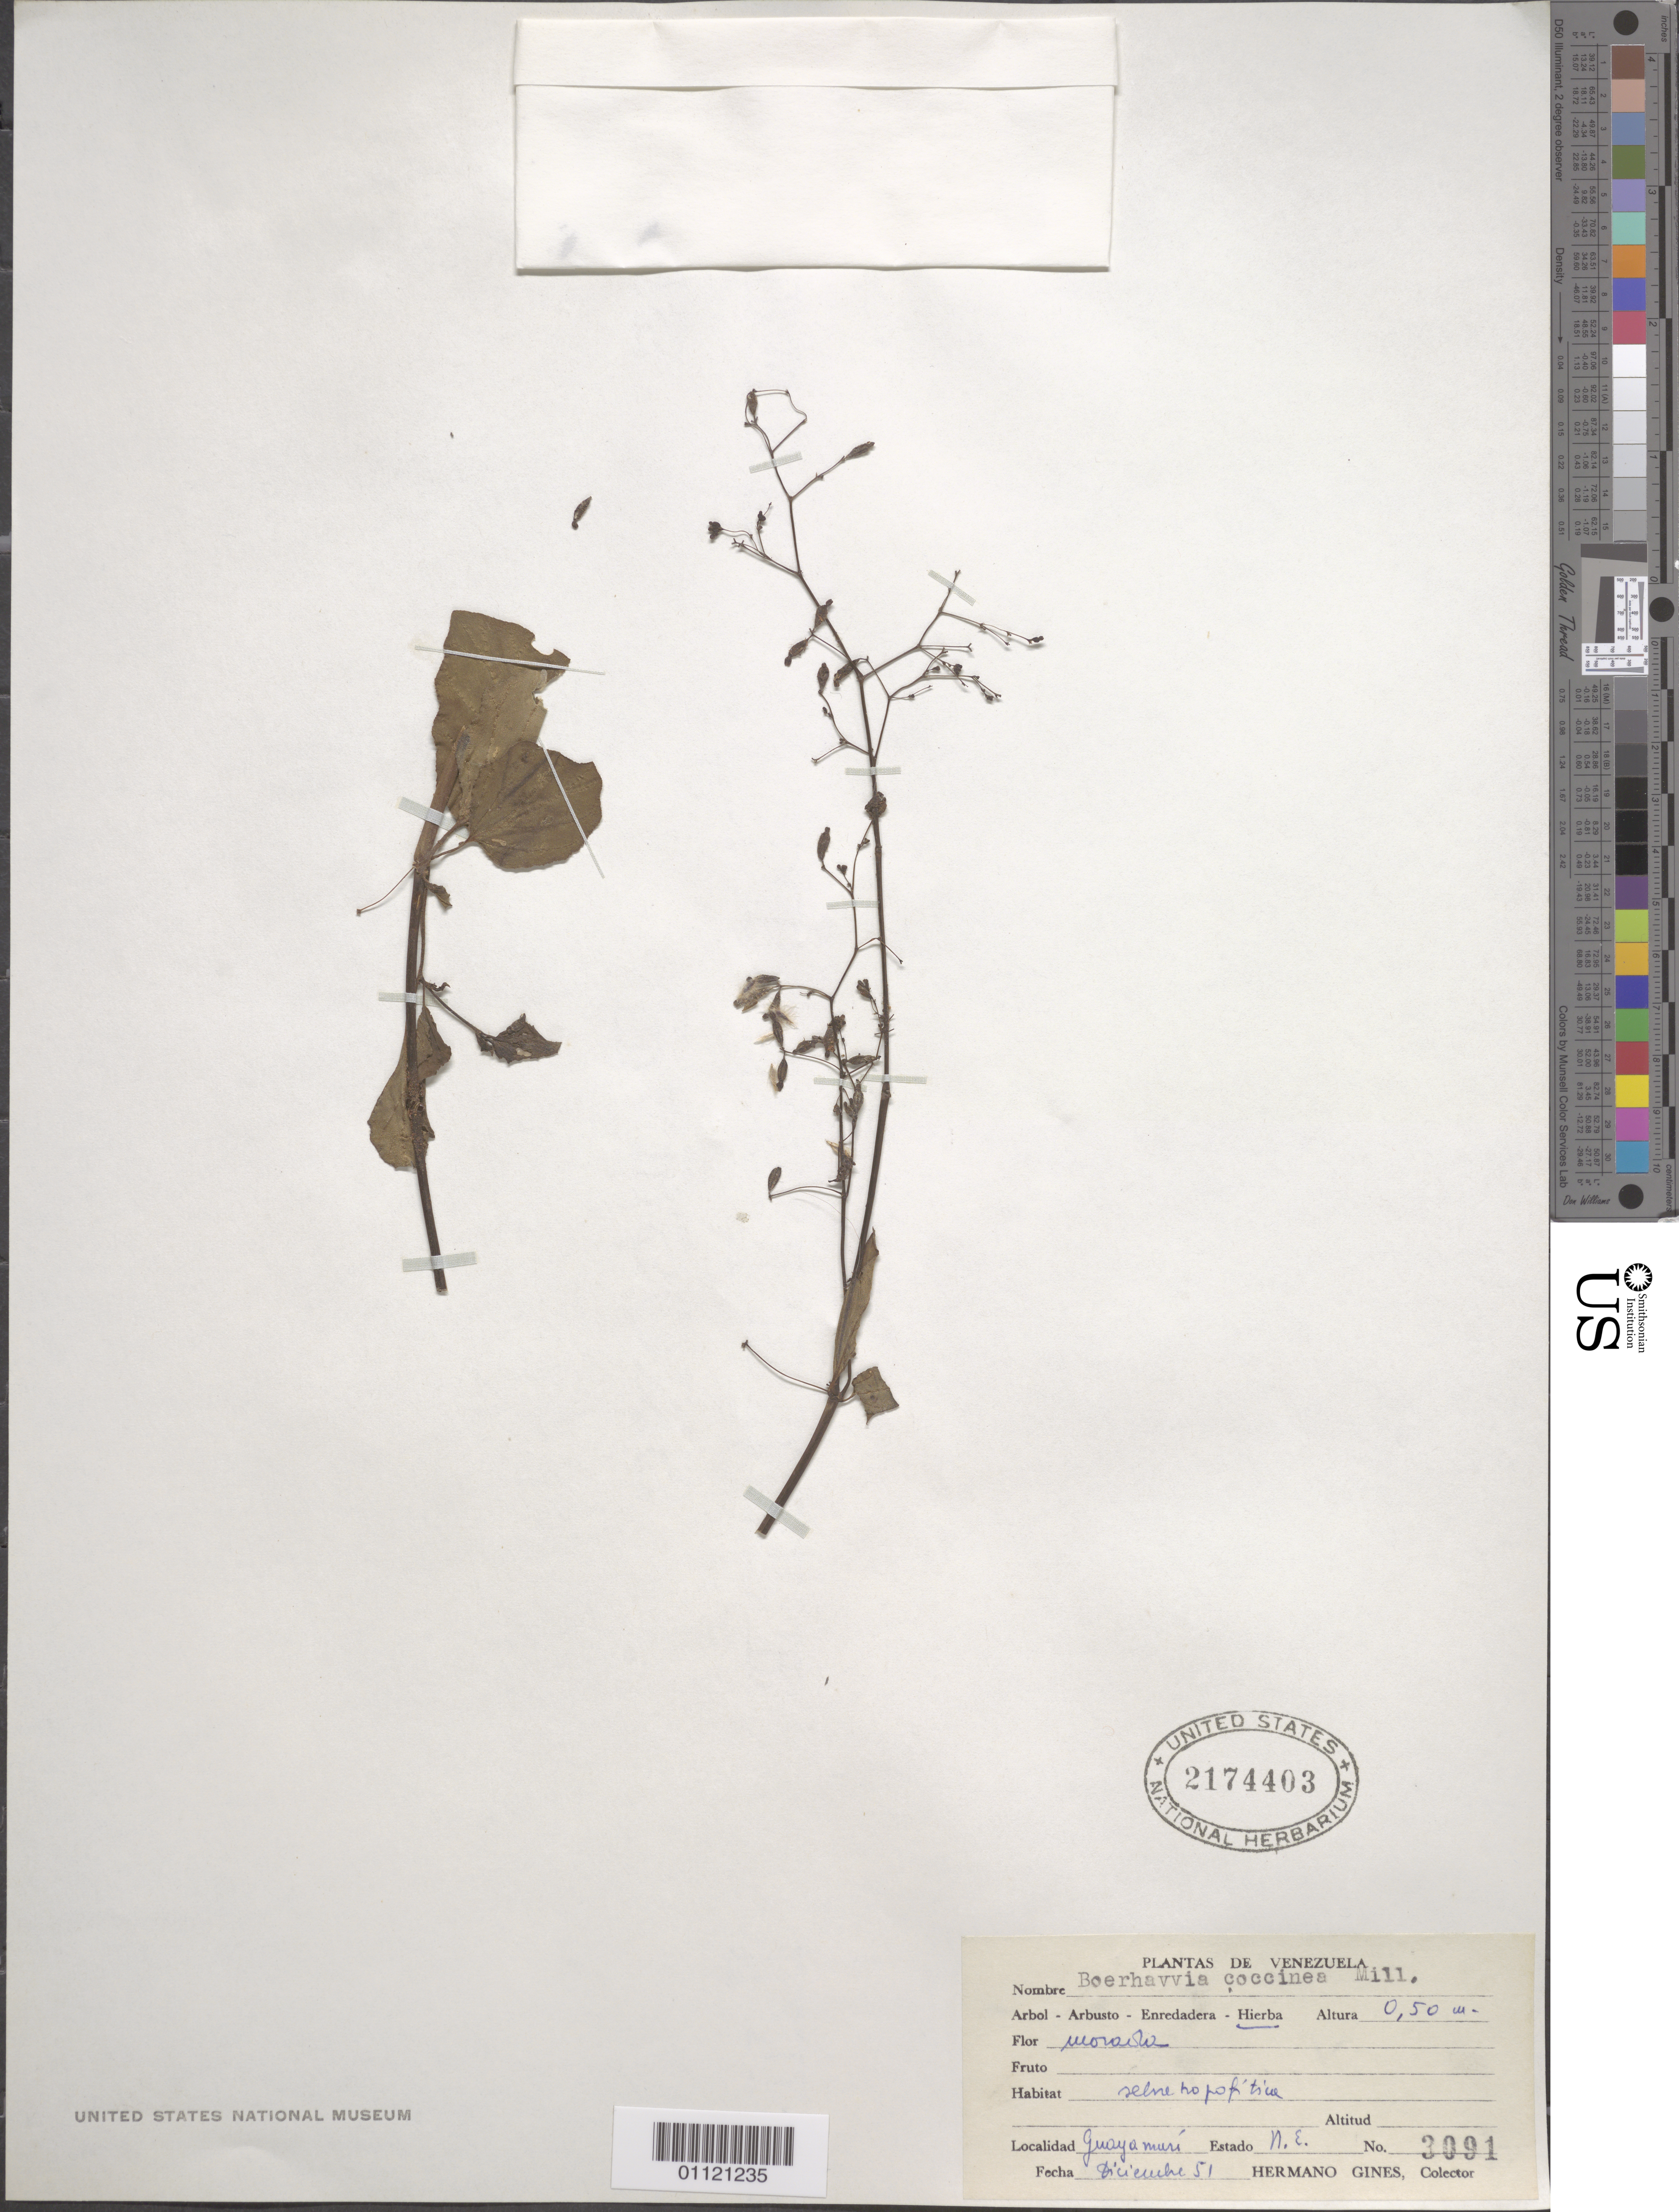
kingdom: Plantae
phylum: Tracheophyta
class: Magnoliopsida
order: Caryophyllales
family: Nyctaginaceae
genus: Boerhavia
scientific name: Boerhavia coccinea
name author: Mill.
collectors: Bro. Gines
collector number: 3091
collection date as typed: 01 Dec 1951 to 31 Dec 1951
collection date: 1951-12-01/1951-12-31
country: Venezuela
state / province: Nueva Esparta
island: Margarita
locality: Guayamuri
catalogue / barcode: US 2174403